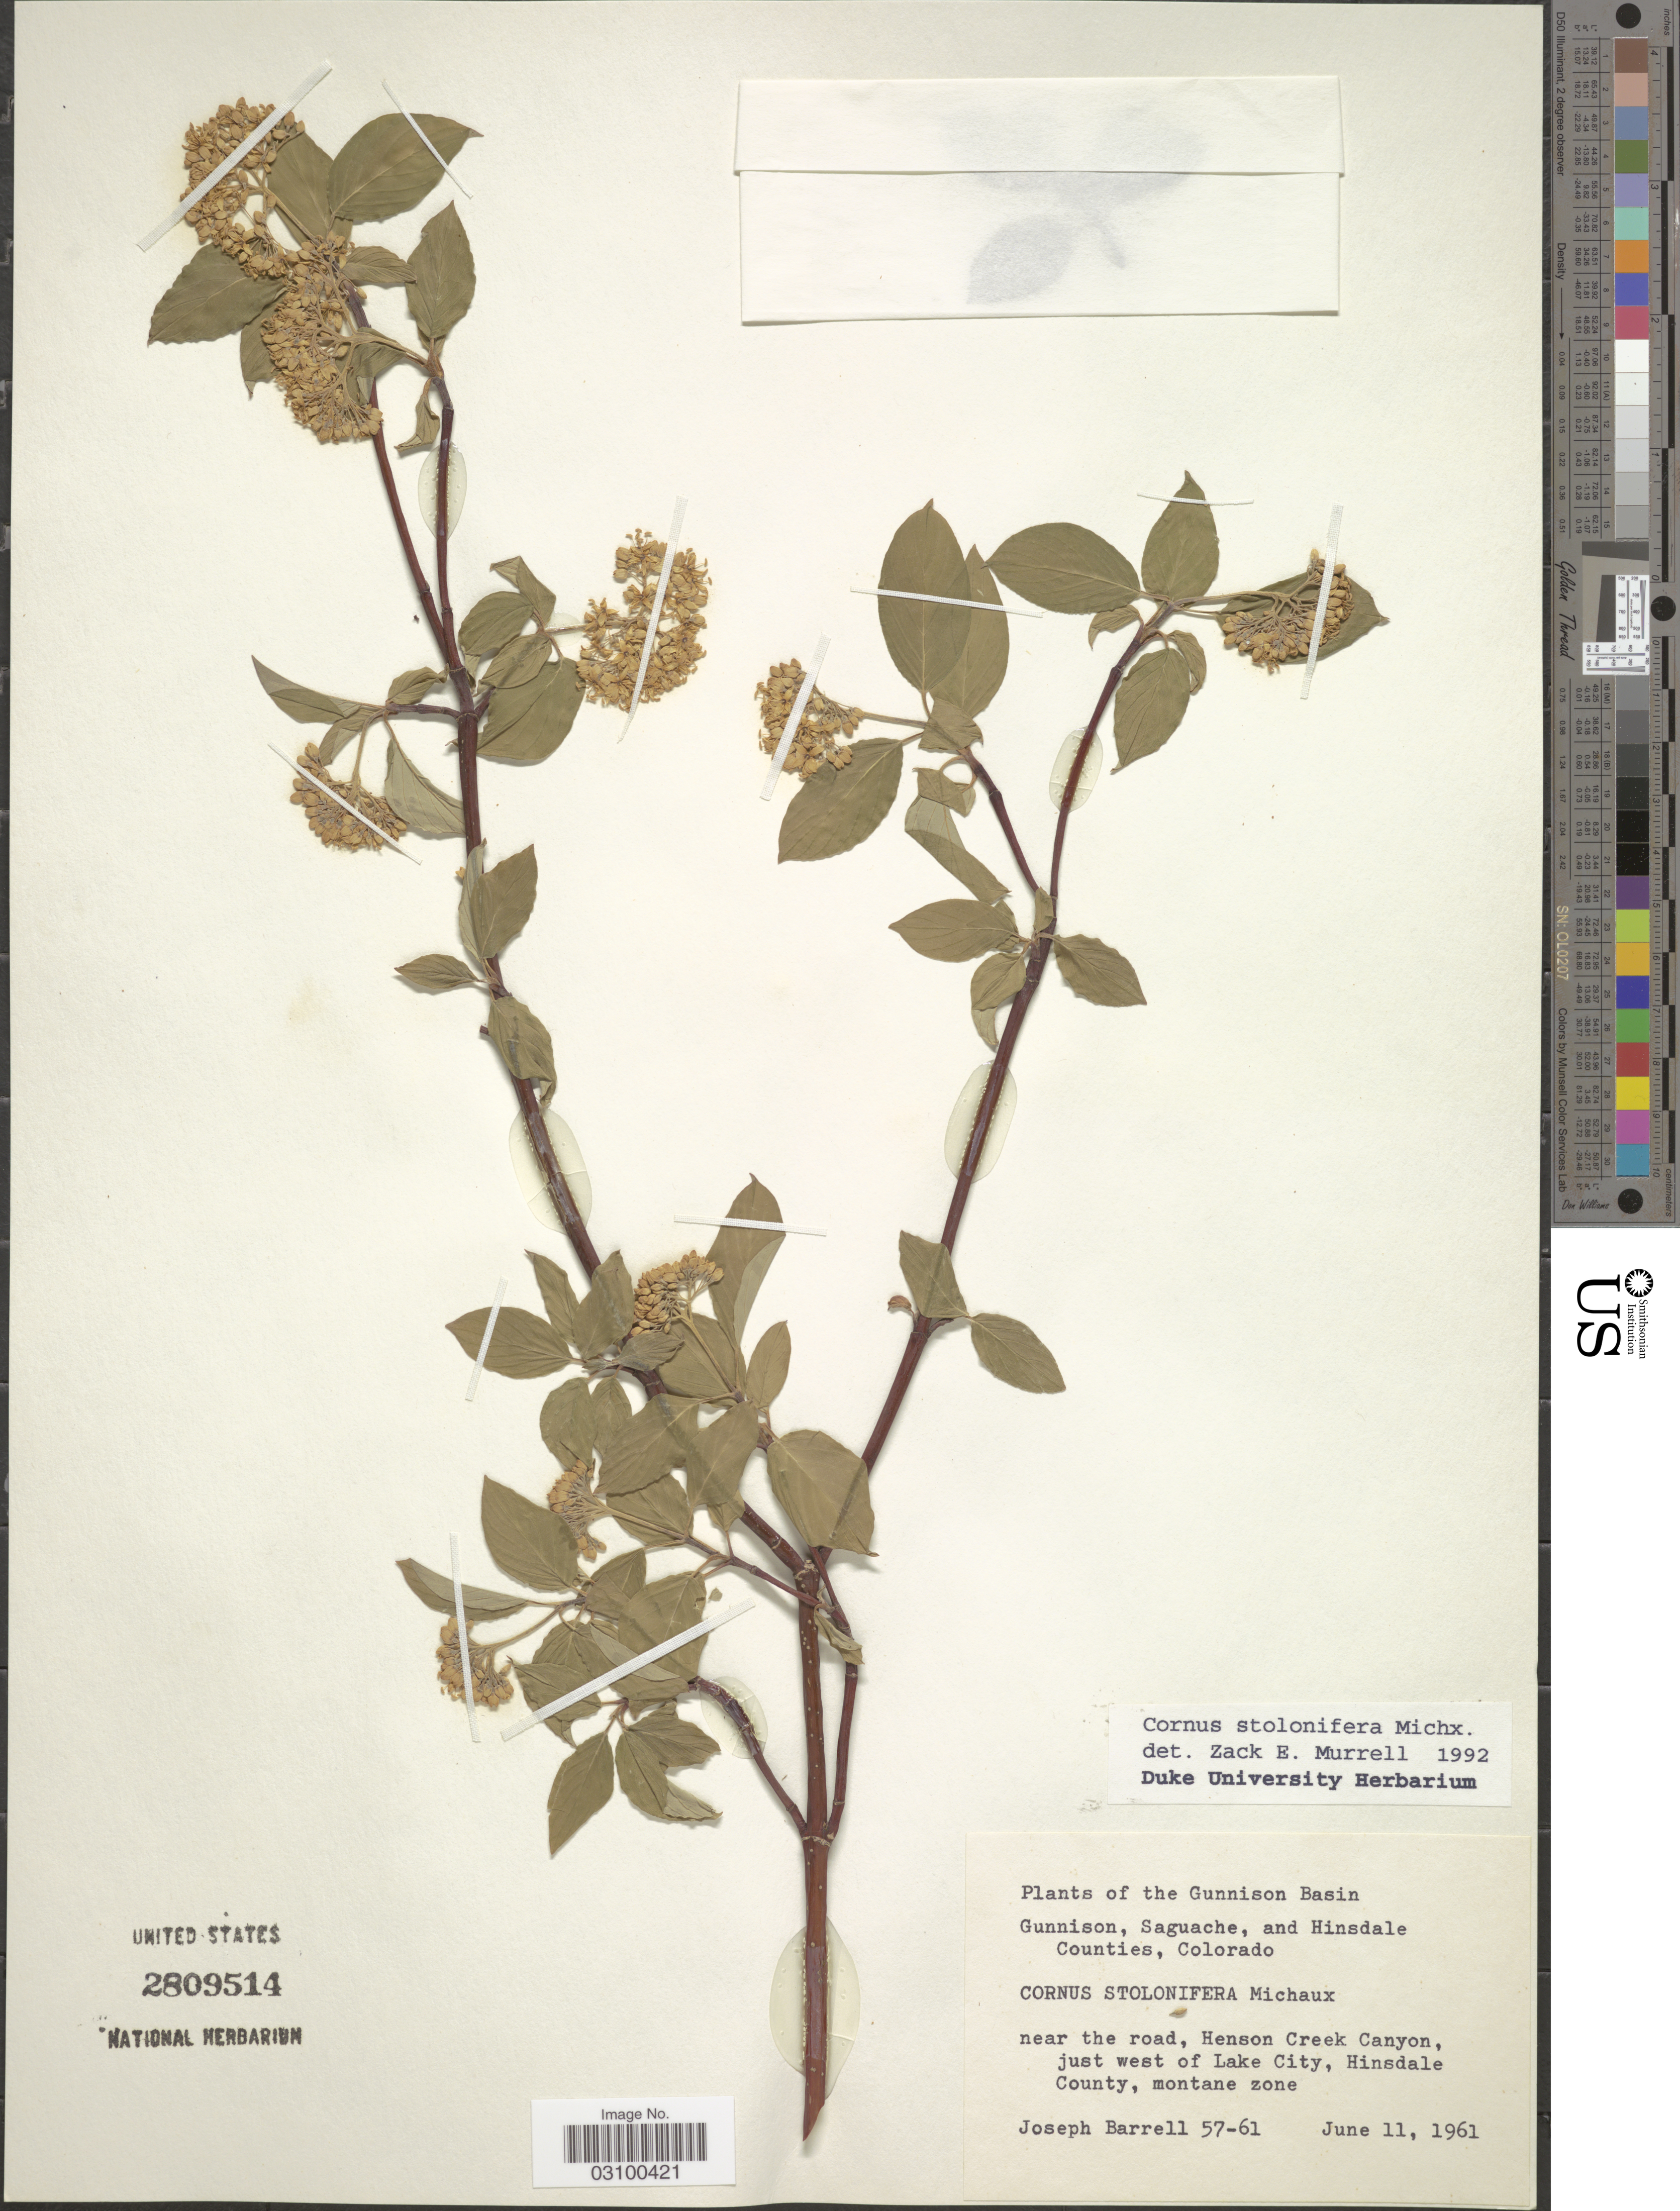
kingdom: Plantae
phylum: Tracheophyta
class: Magnoliopsida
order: Cornales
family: Cornaceae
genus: Cornus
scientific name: Cornus sericea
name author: L.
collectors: J. Barrell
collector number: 57-61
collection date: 1961-06-11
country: United States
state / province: Colorado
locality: Gunnison Basin. Near the road, Henson Creek Canyon, just west of Lake City, Hinsdale County.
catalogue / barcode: US 2809514